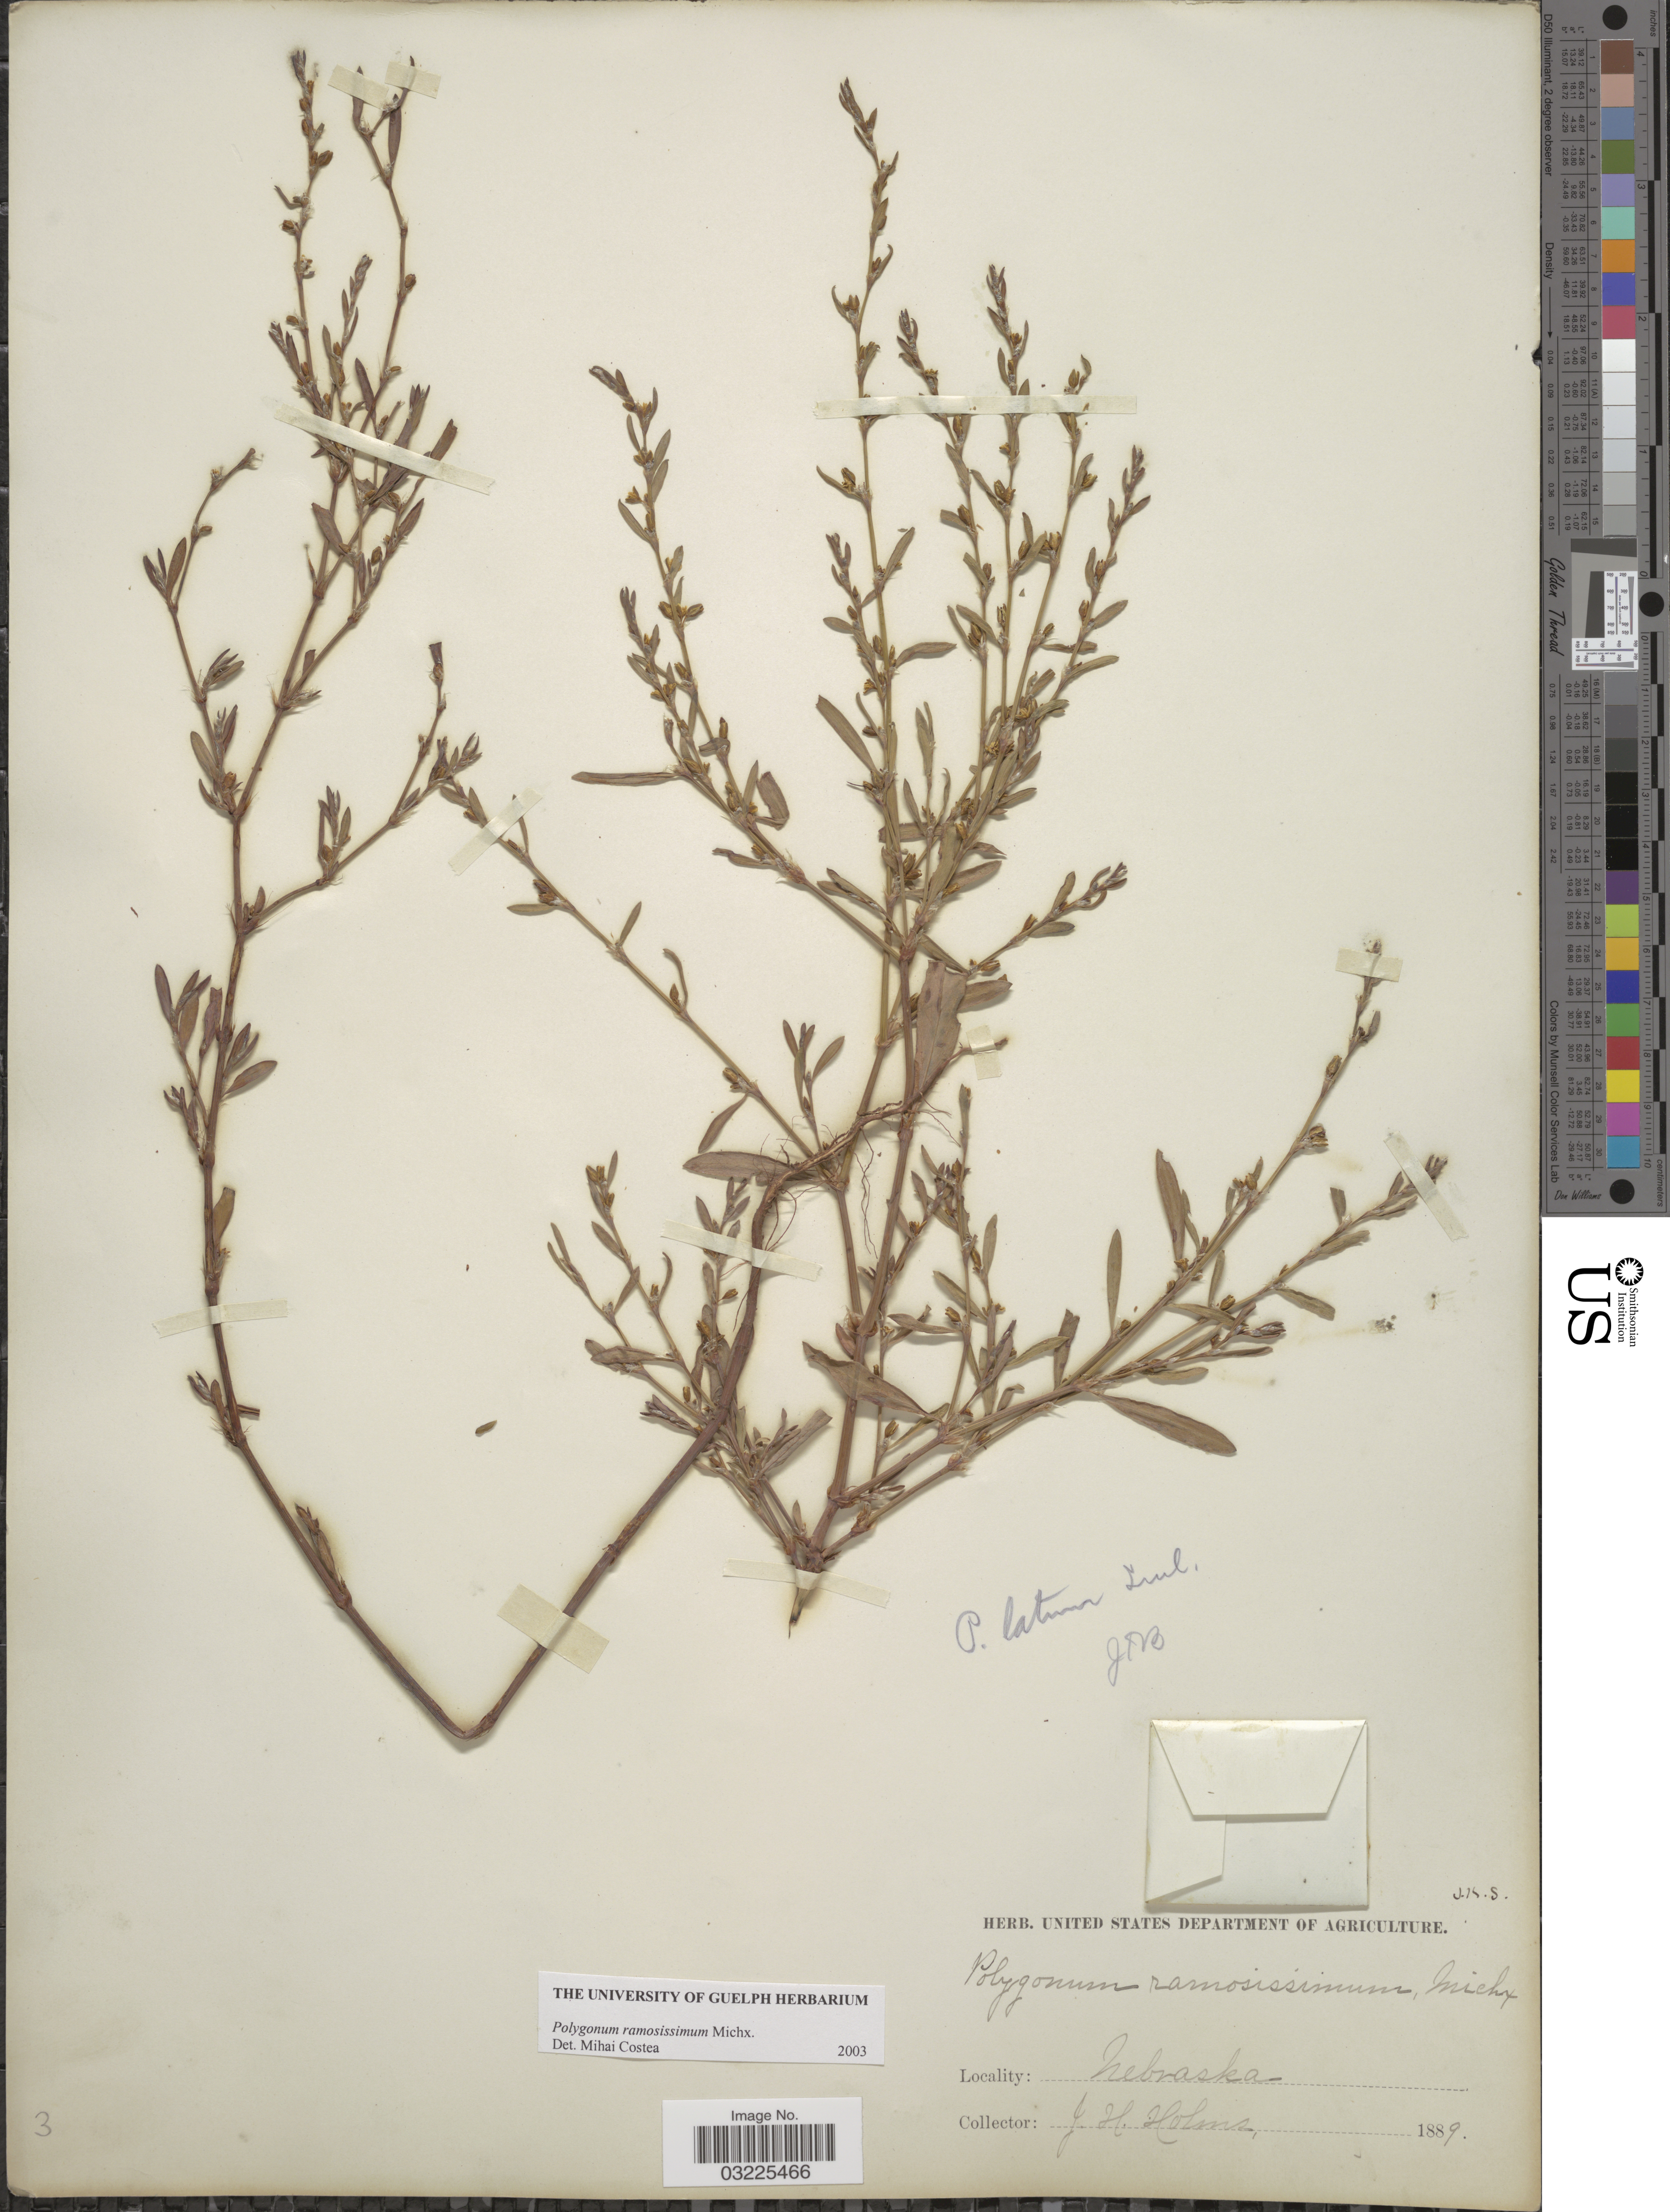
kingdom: Plantae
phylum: Tracheophyta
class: Magnoliopsida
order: Caryophyllales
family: Polygonaceae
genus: Polygonum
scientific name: Polygonum ramosissimum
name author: Michx.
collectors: J. H. Holms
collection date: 1889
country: United States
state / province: Nebraska